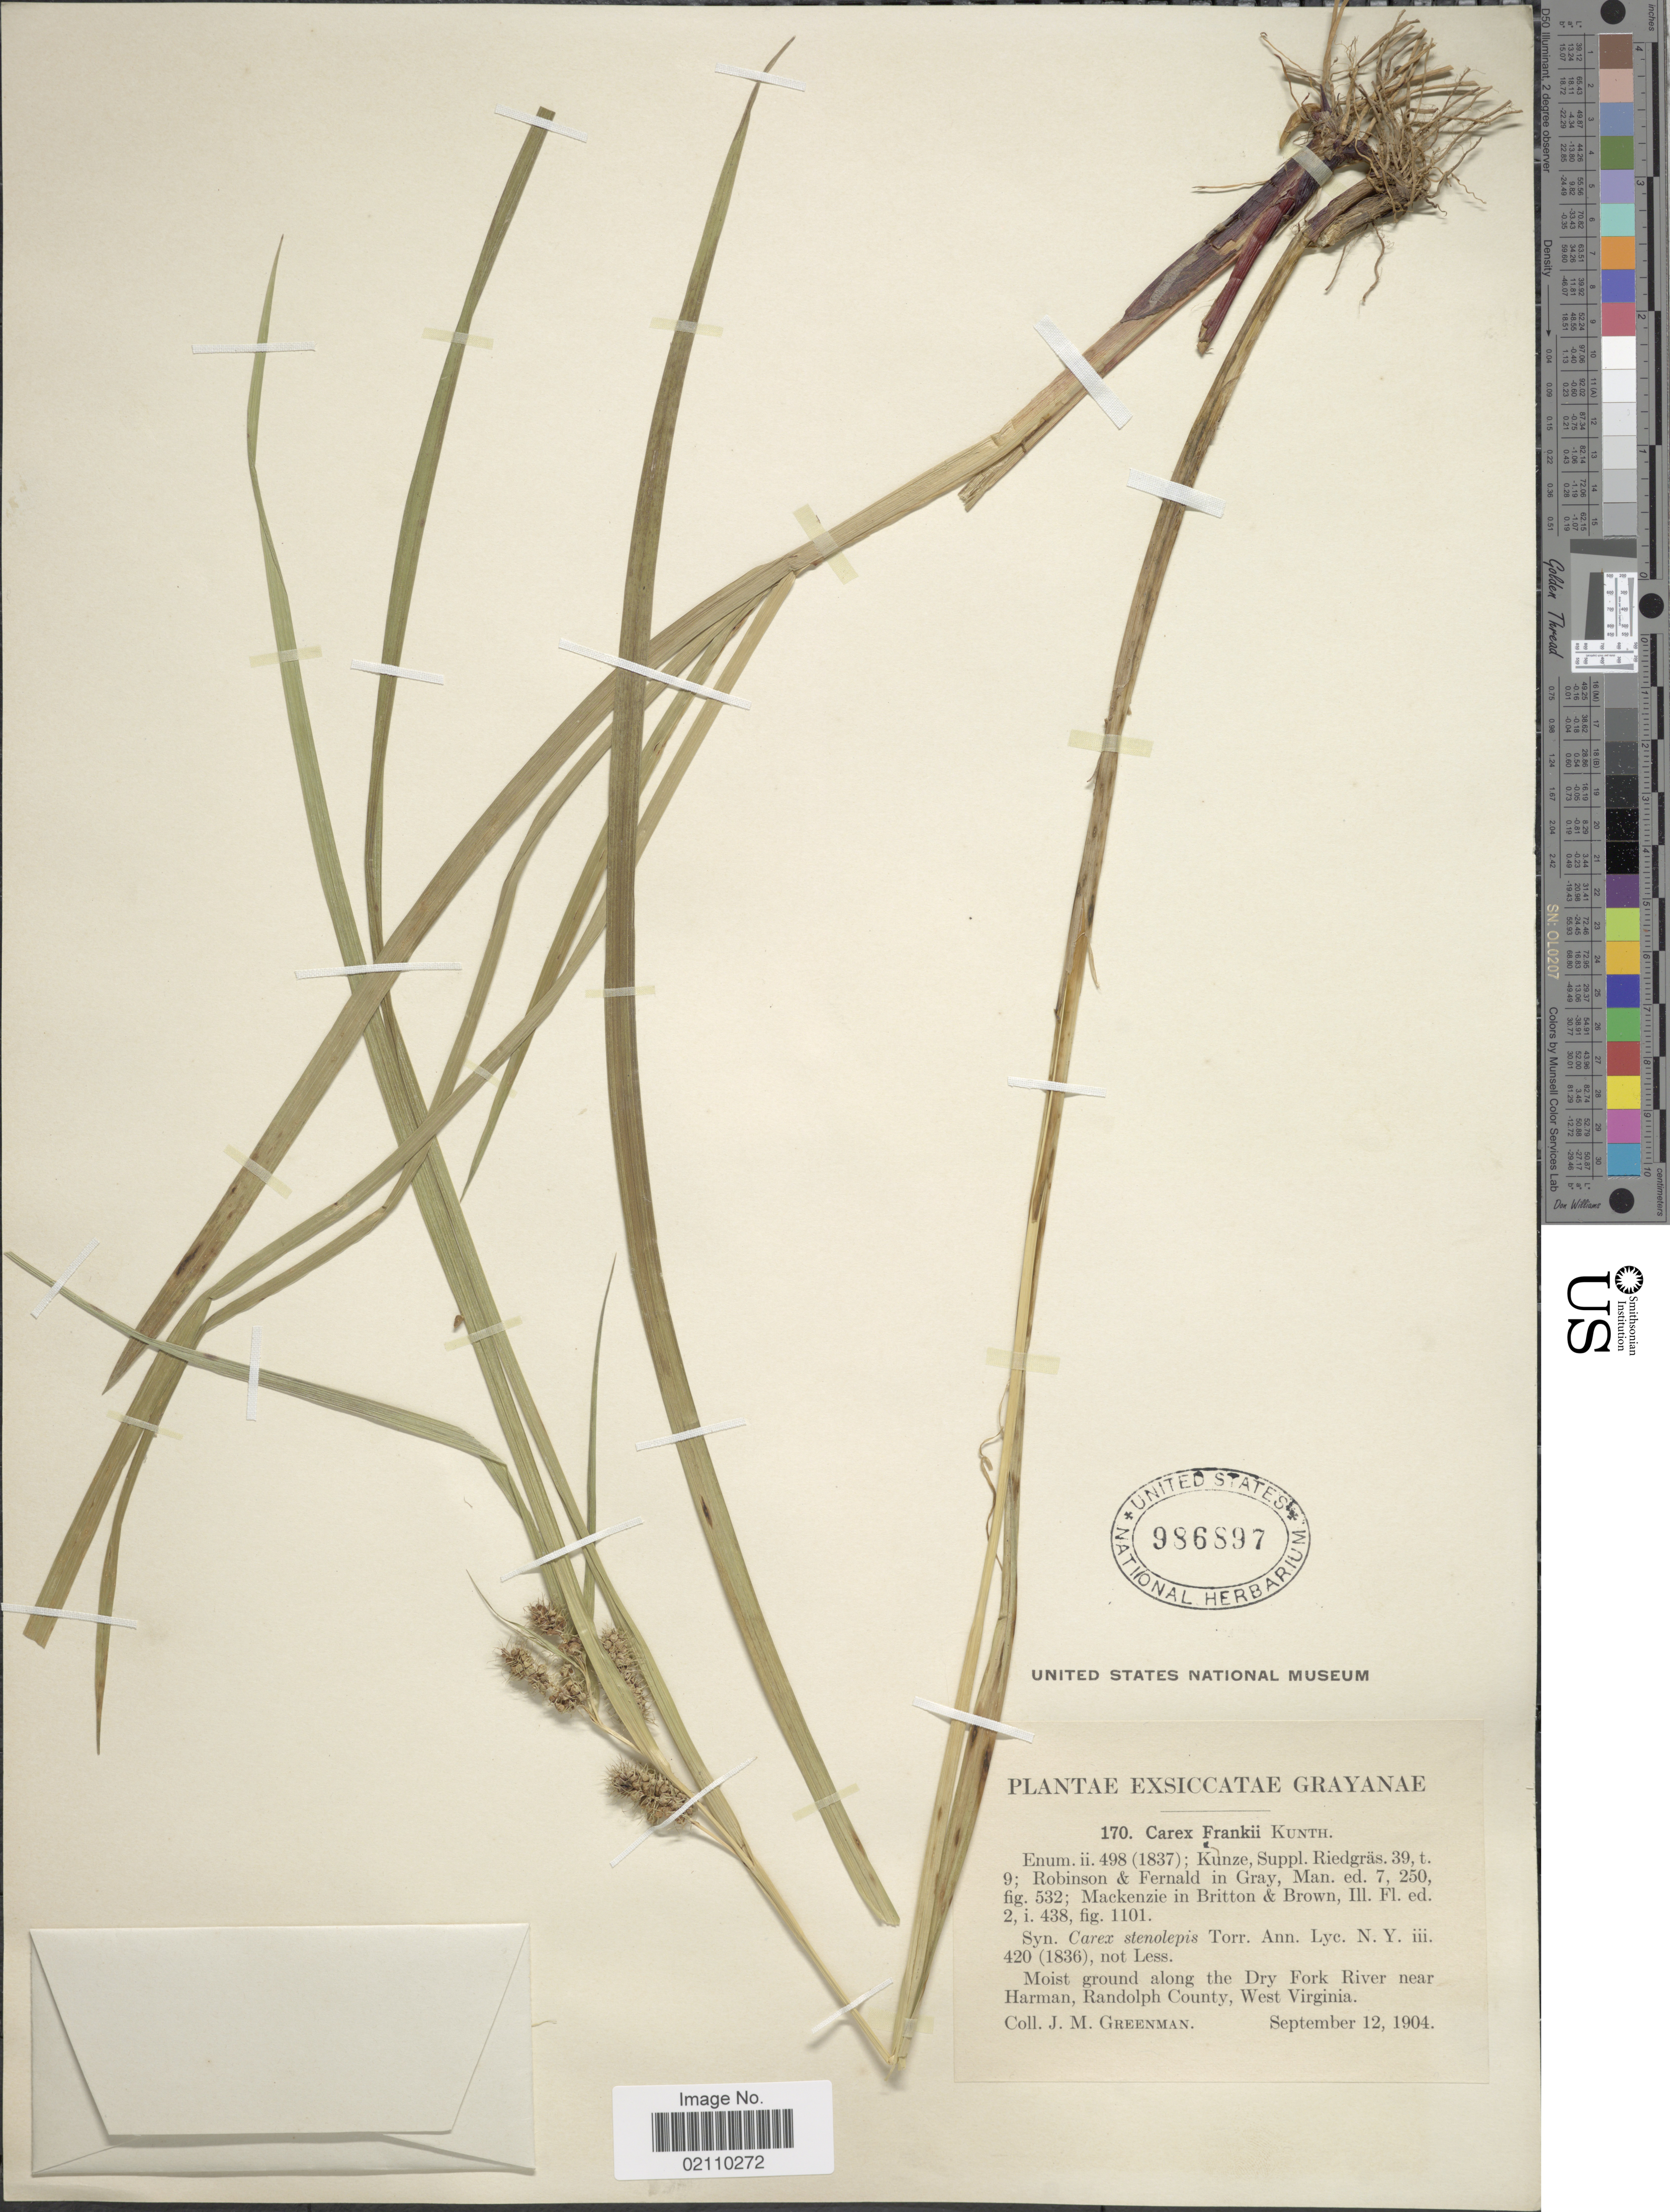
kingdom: Plantae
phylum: Tracheophyta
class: Liliopsida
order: Poales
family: Cyperaceae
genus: Carex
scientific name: Carex frankii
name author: Kunth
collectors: J. M. Greenman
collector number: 170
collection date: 1904-09-12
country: United States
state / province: West Virginia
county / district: Randoph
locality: Grayanae, moist ground along the Dry Fork River near Harman, Randolph County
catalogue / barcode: US 986897